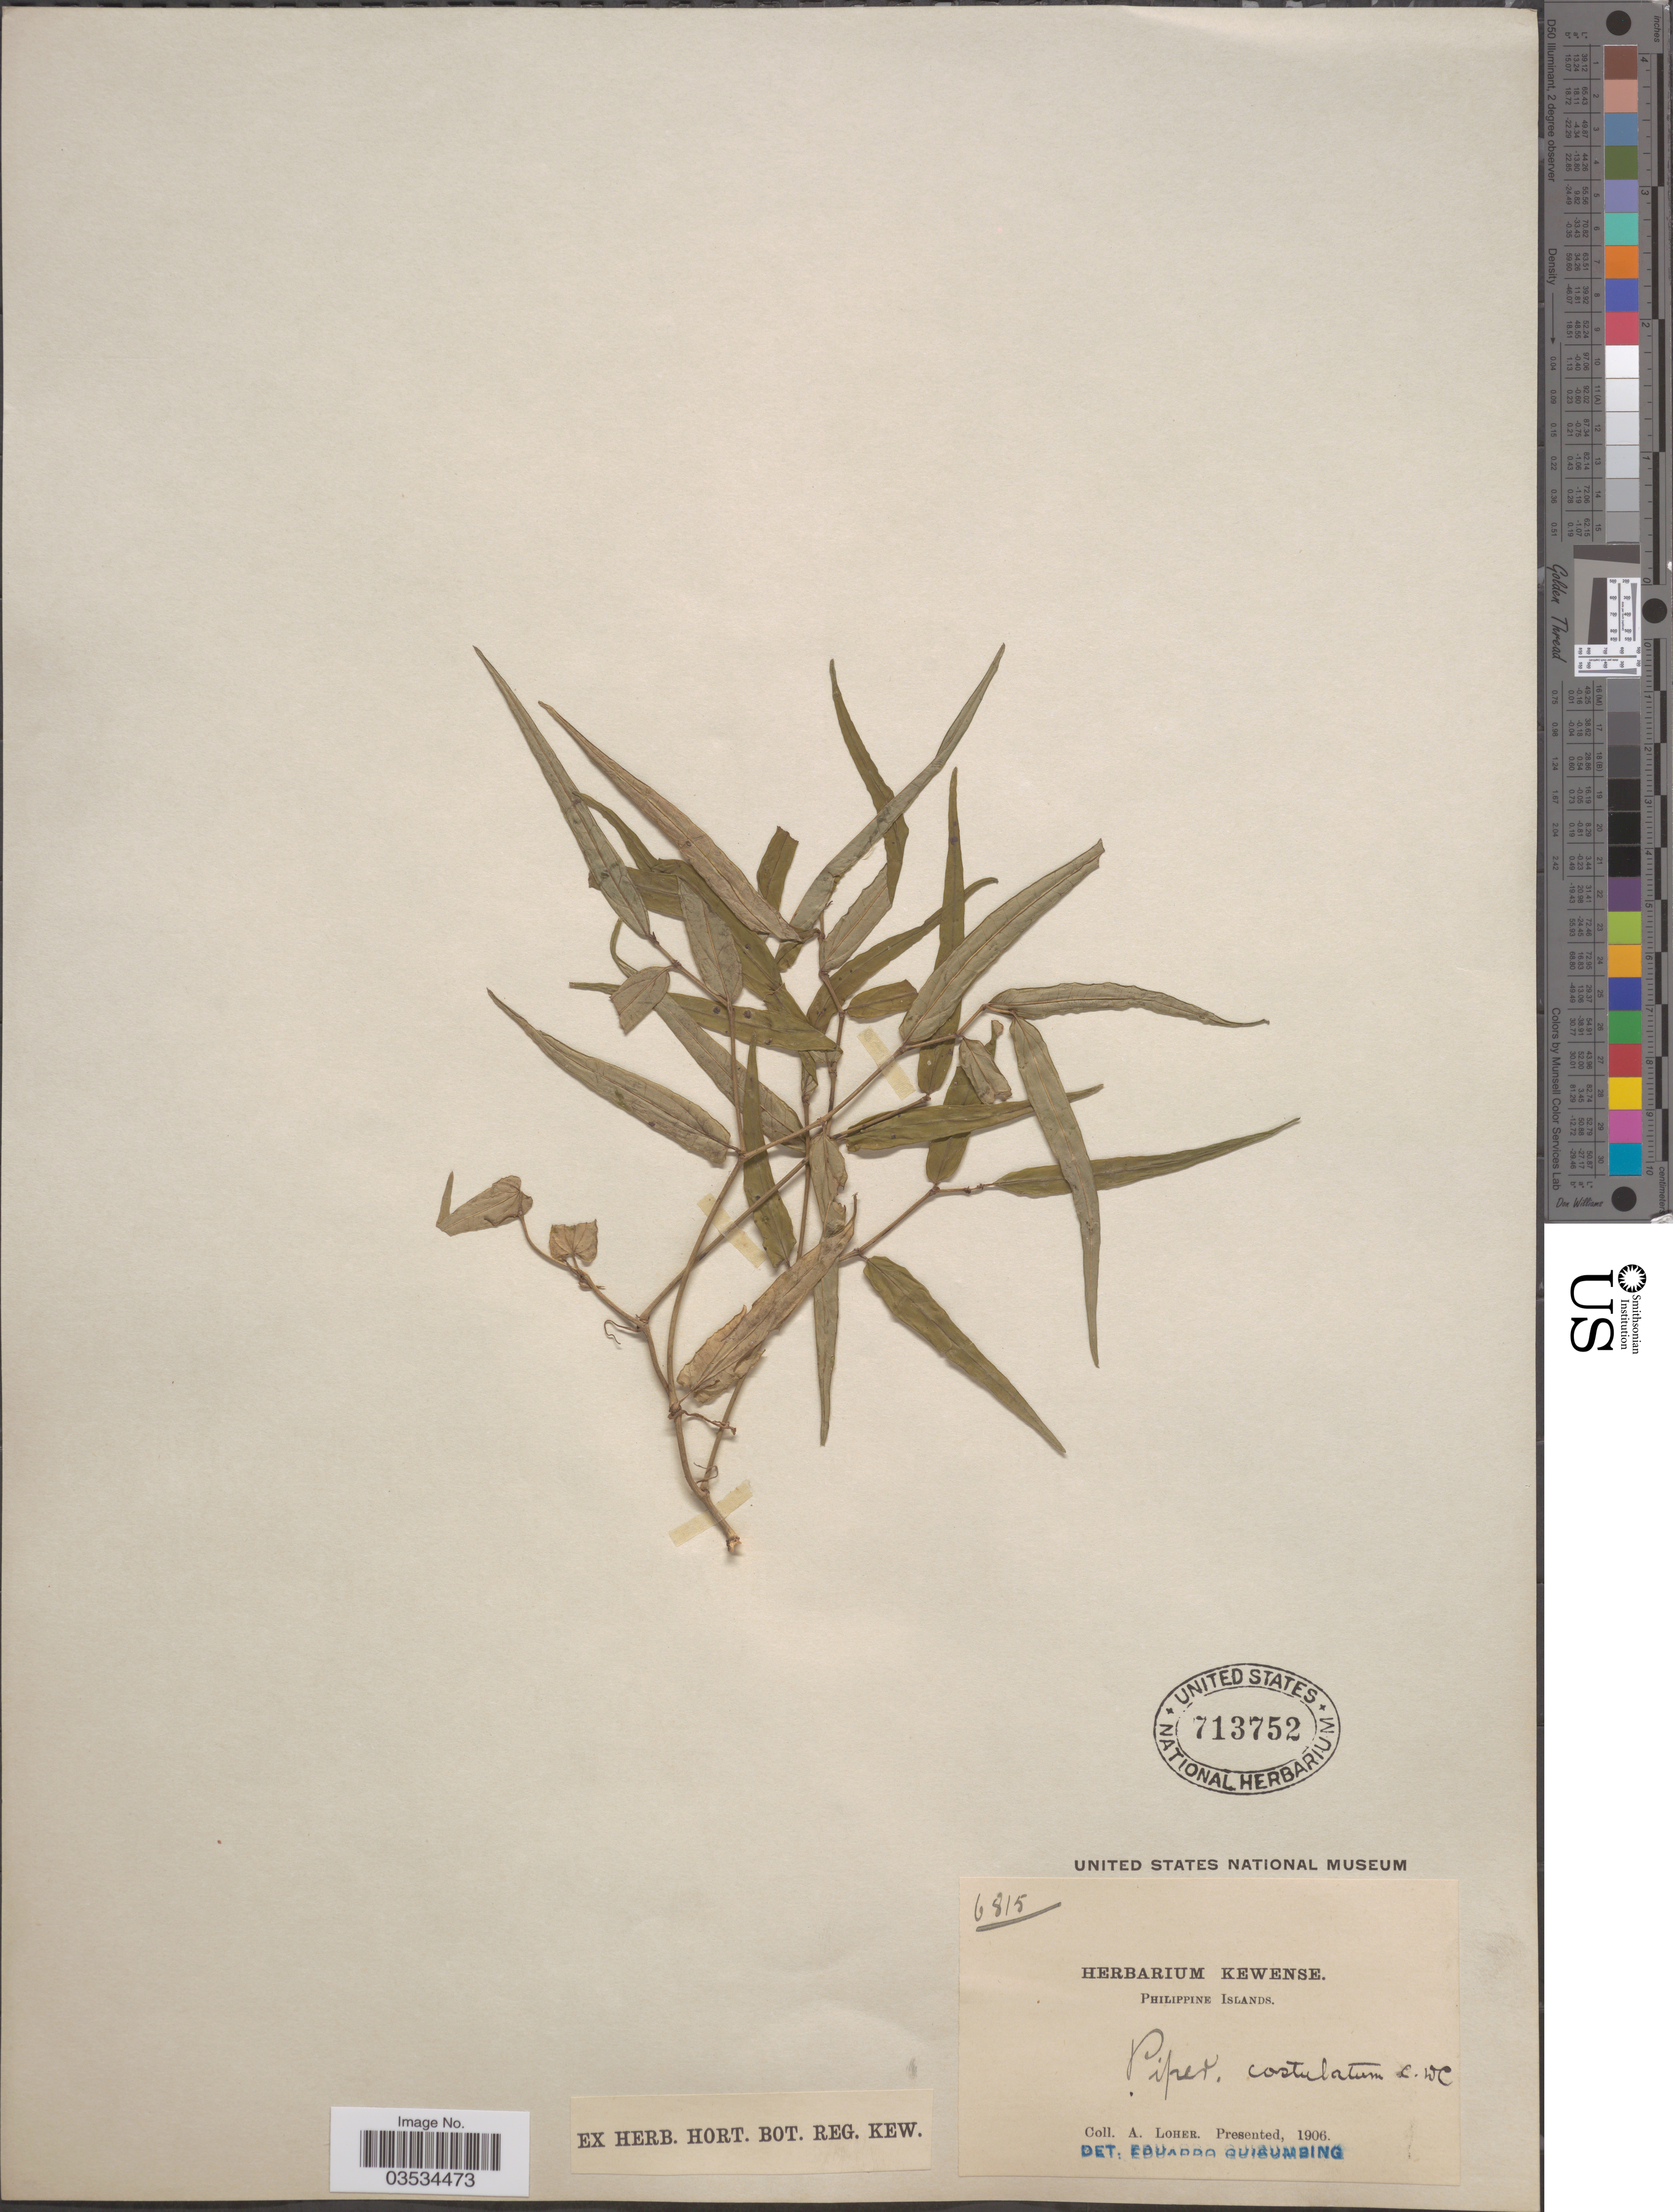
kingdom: Plantae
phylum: Tracheophyta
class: Magnoliopsida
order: Piperales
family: Piperaceae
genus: Piper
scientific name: Piper costulatum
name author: C. DC.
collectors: A. Loher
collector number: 6815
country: Philippines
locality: Philippine Islands.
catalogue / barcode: US 713752